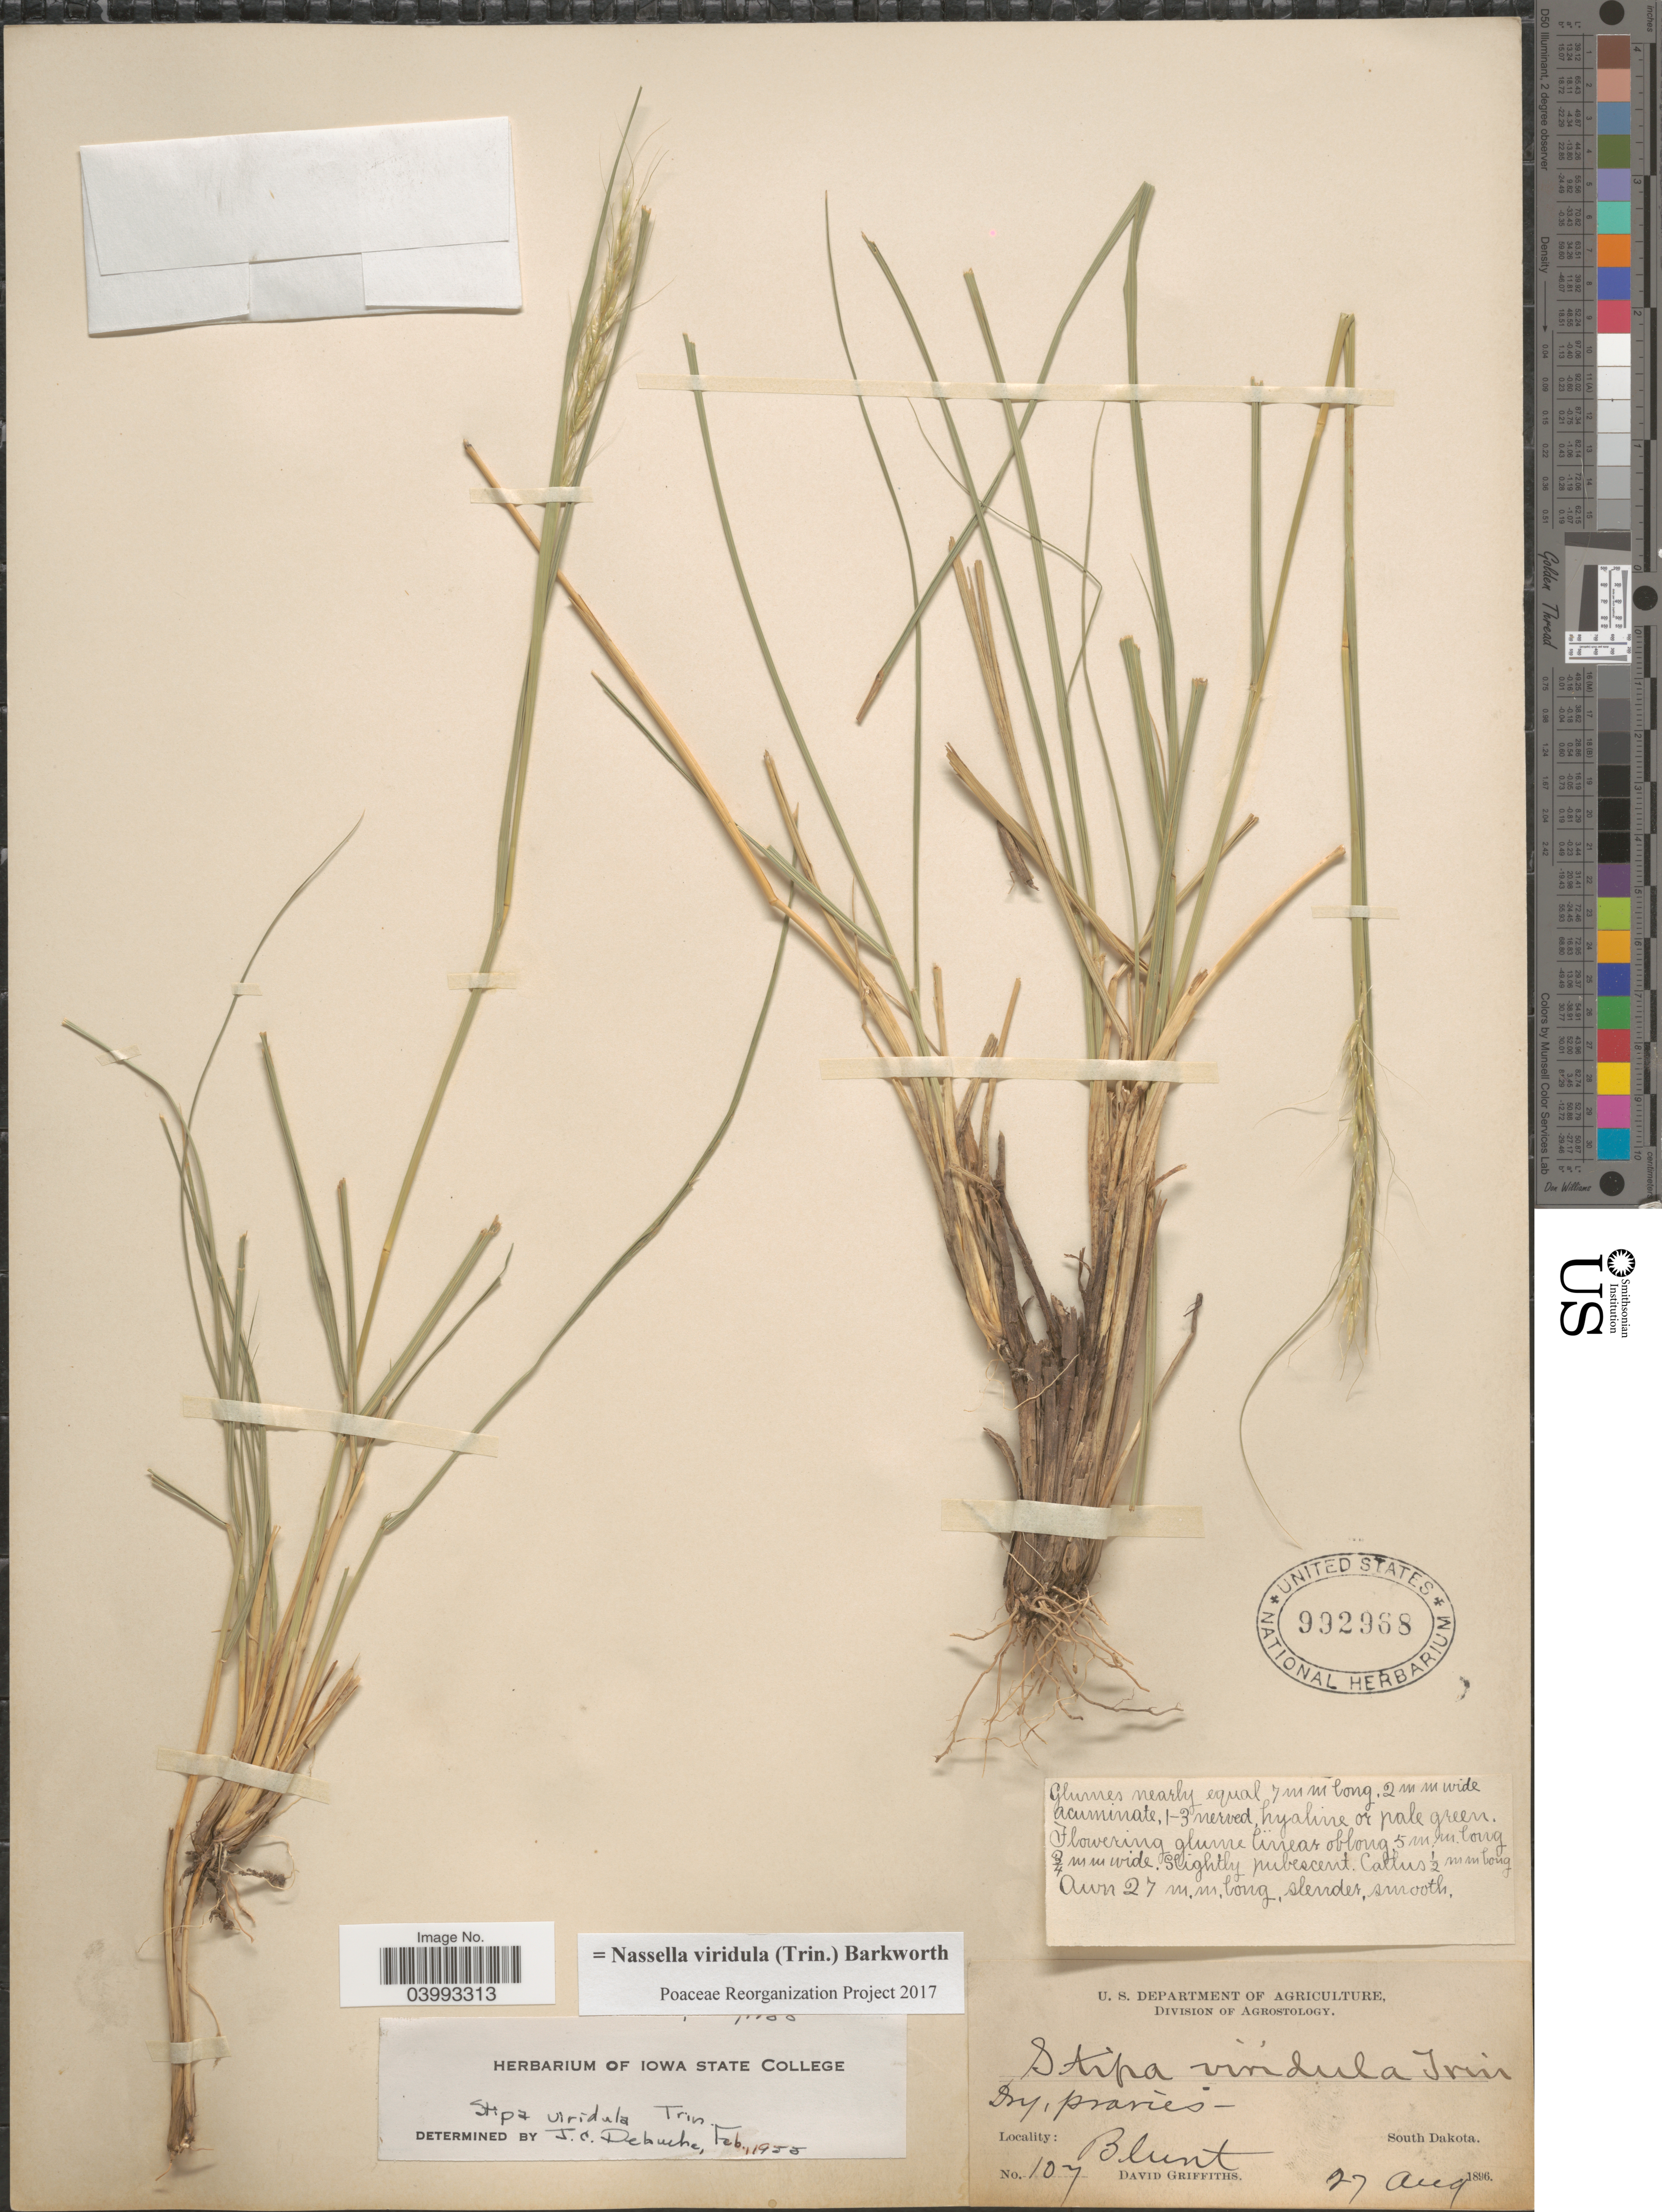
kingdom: Plantae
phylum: Tracheophyta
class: Liliopsida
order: Poales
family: Poaceae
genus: Nassella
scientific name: Nassella viridula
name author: (Trin.) Barkworth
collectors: D. Griffiths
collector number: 107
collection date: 1896-08-27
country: United States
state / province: South Dakota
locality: Blunt.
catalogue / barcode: US 992968